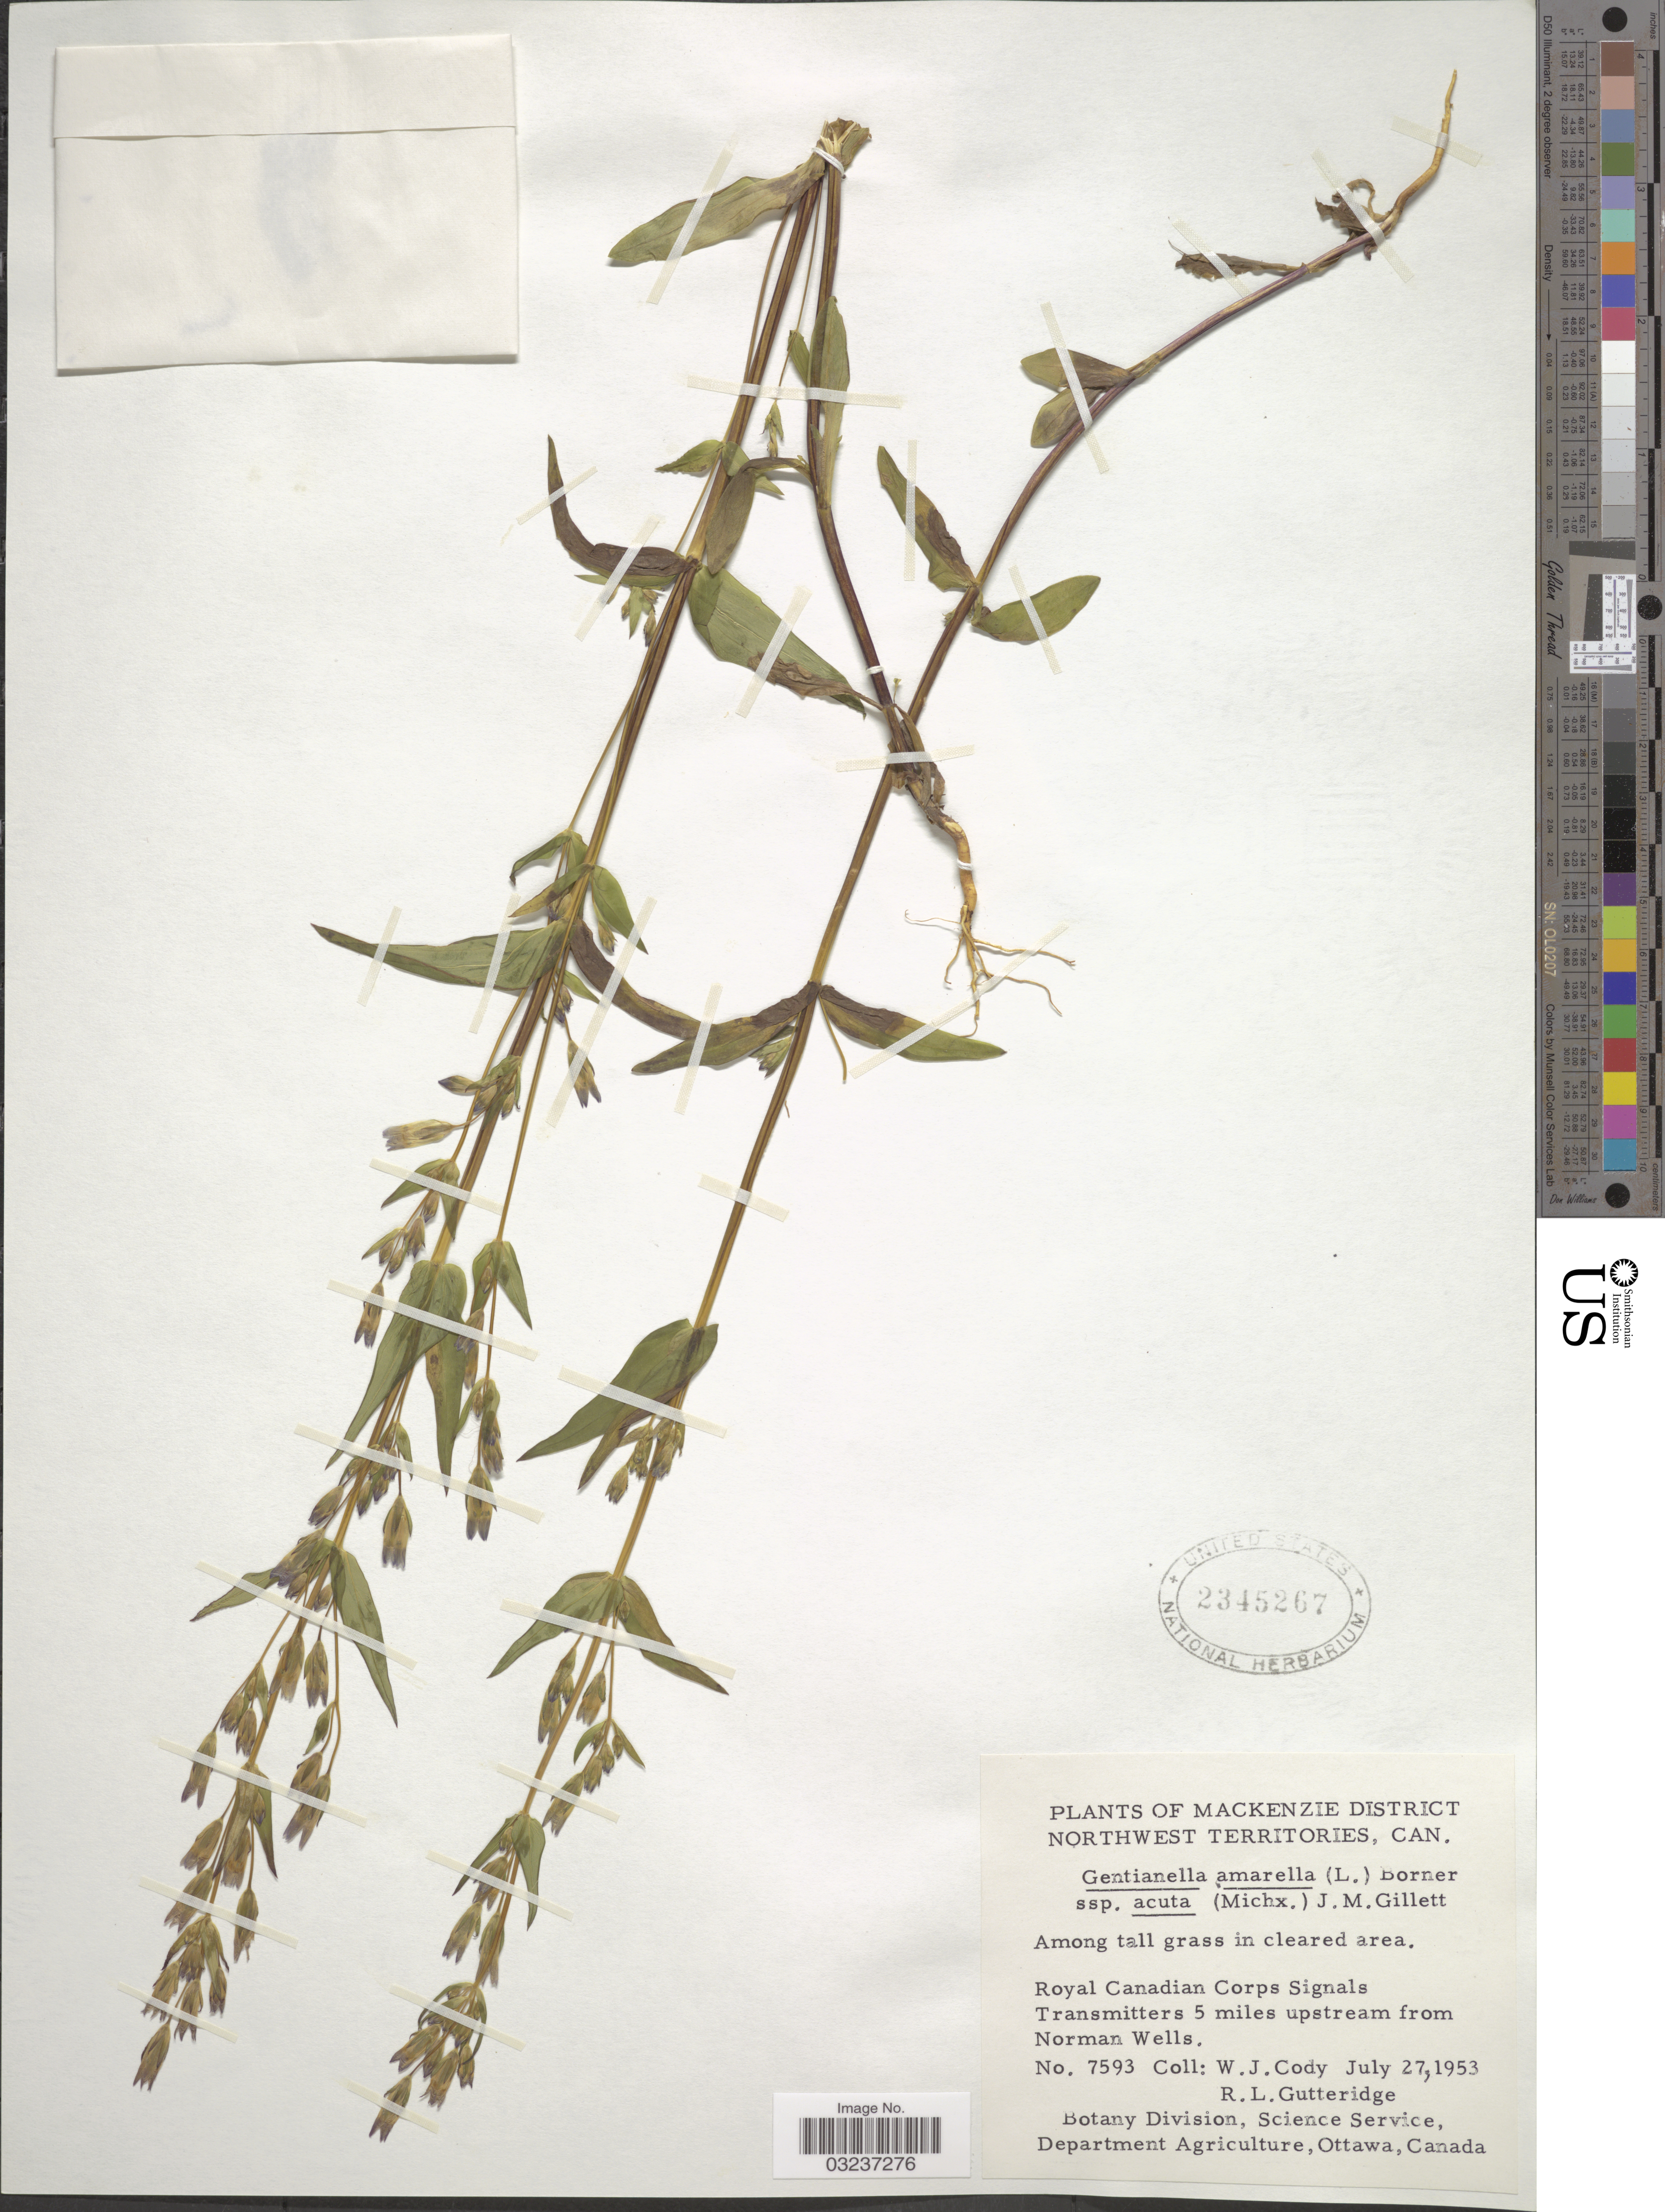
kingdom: Plantae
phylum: Tracheophyta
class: Magnoliopsida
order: Gentianales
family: Gentianaceae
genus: Gentianella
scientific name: Gentianella amarella subsp. acuta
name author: (Michx.) J.M. Gillett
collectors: W. Cody & R. Gutteridge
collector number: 7593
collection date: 1953-07-27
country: Canada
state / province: Northwest Territories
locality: Mackenzie District. Royal Canadian Corps Signals. Transmitters 5 miles upstream from Norman Wells.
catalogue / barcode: US 2345267